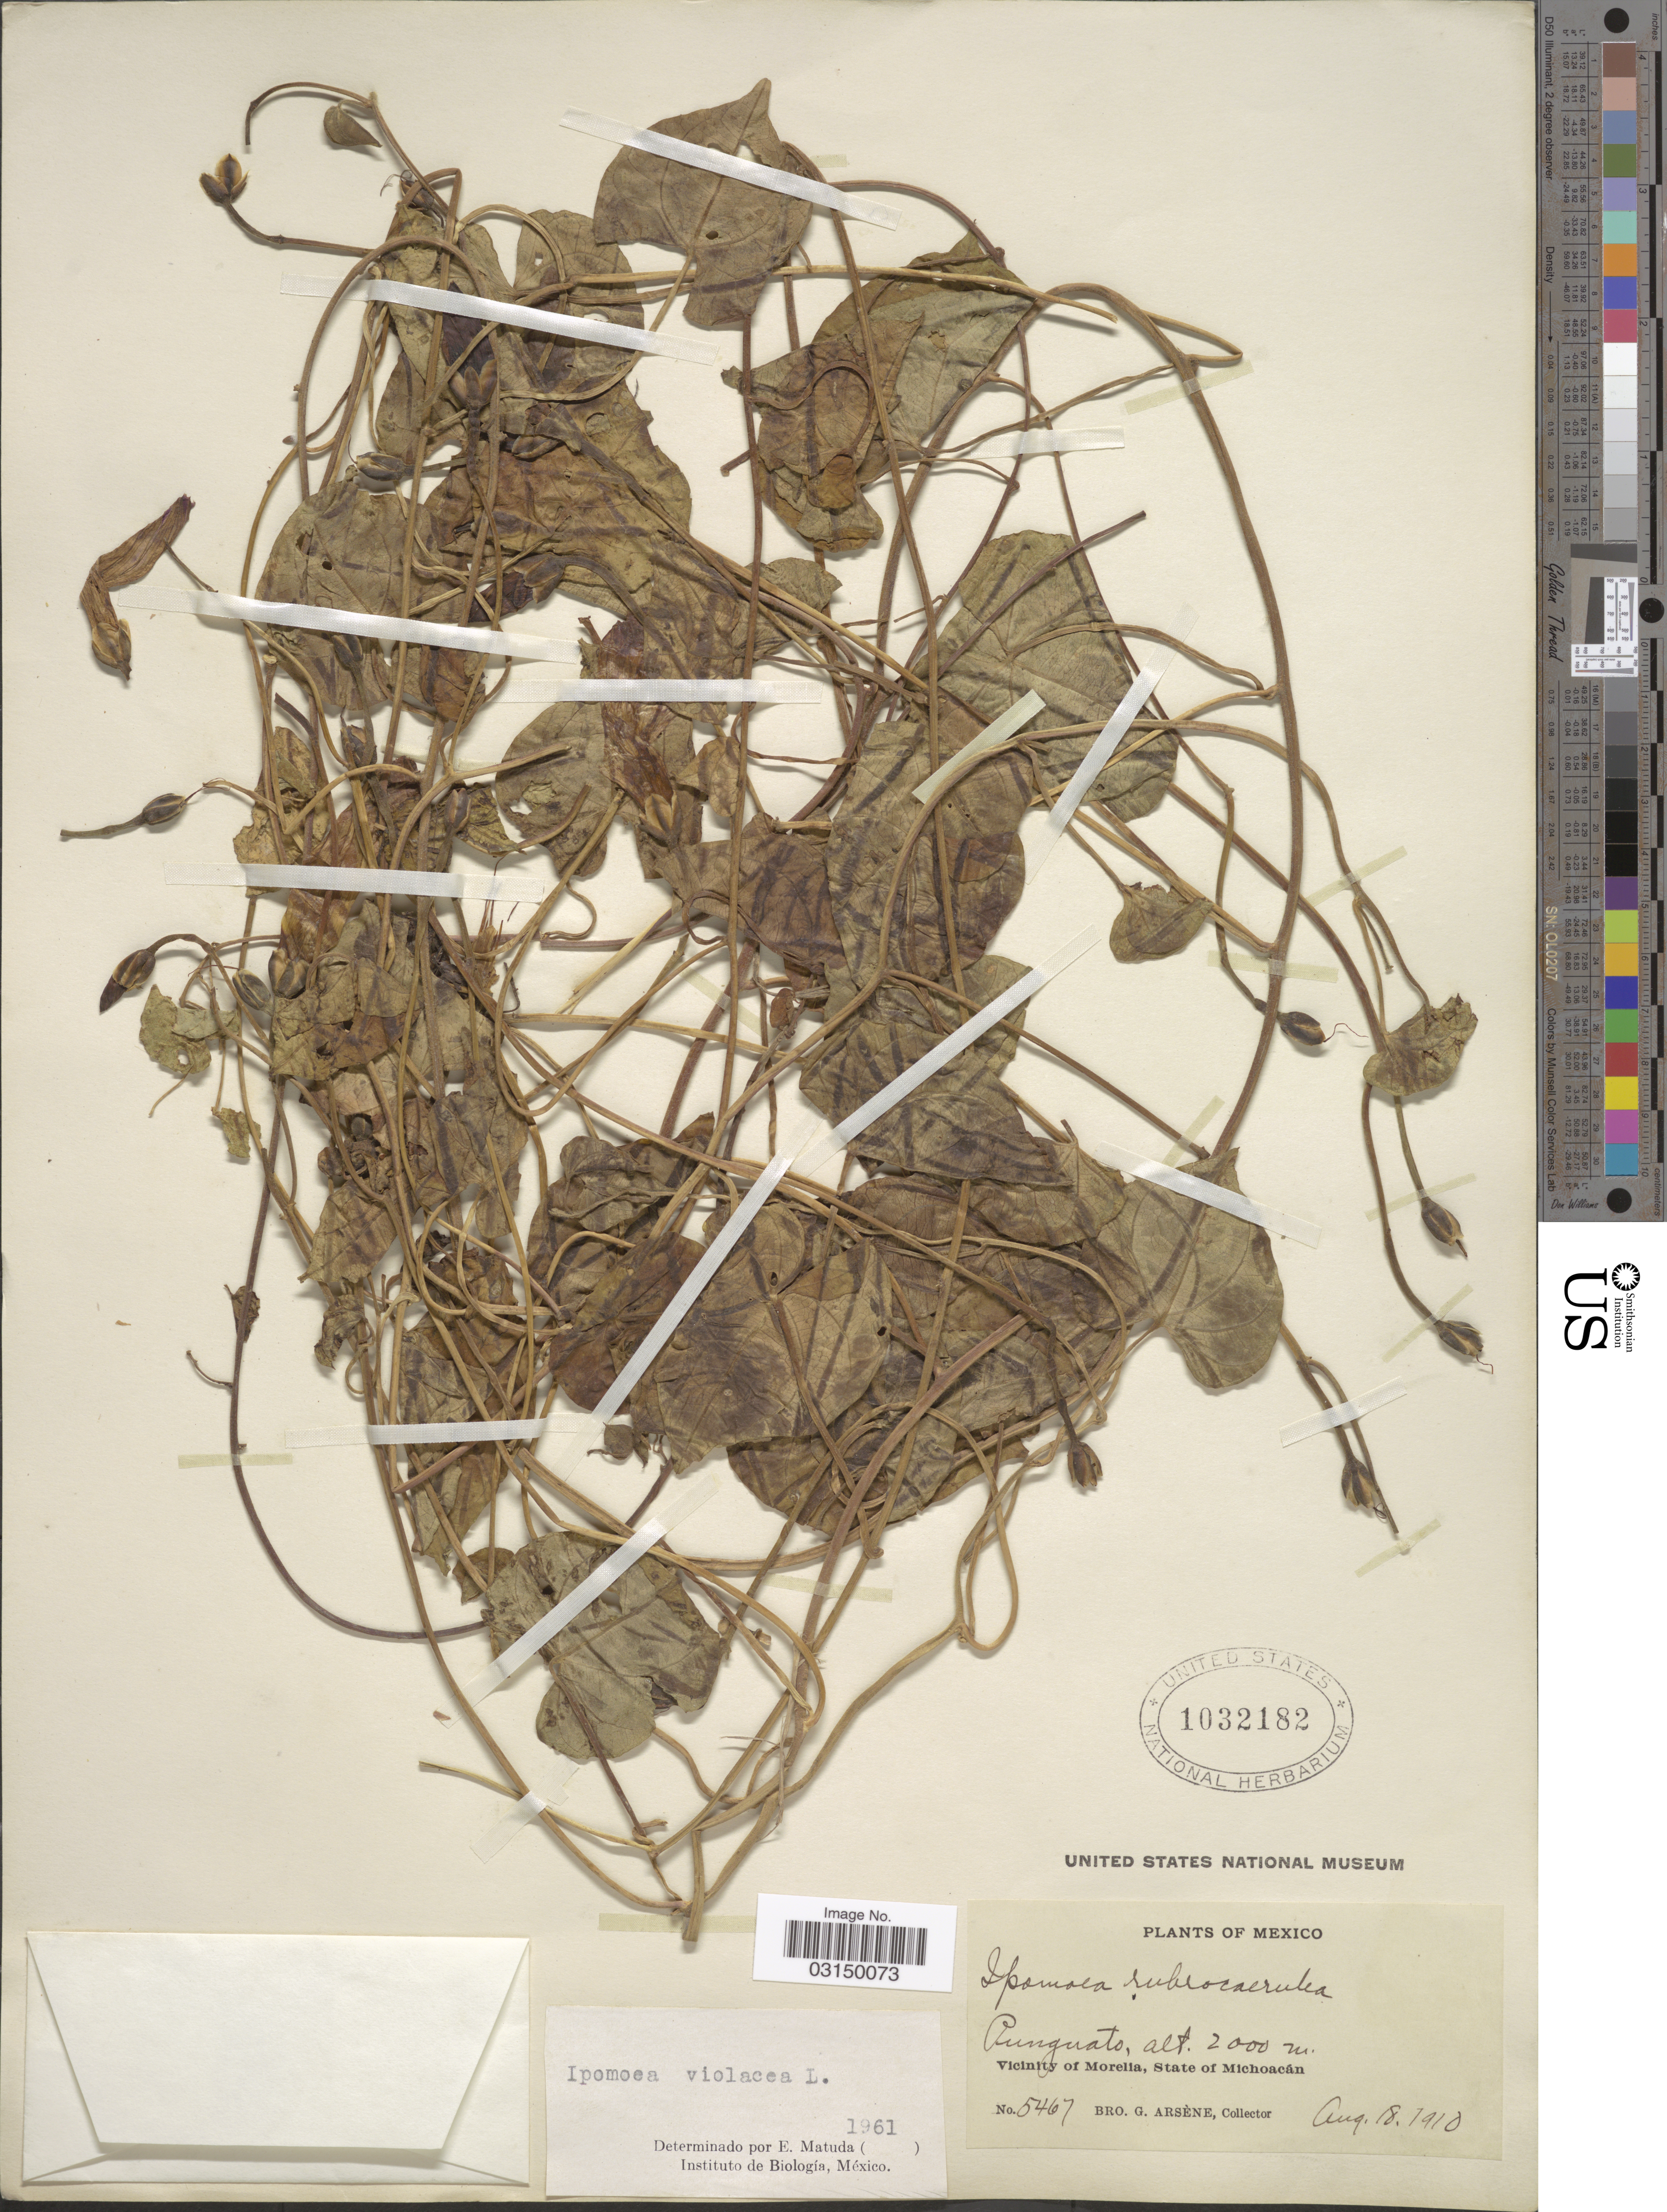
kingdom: Plantae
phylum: Tracheophyta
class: Magnoliopsida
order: Solanales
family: Convolvulaceae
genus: Ipomoea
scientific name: Ipomoea dimorphophylla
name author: Greenm.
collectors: Bro. G. Arsène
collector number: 5467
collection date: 1910-08-18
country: Mexico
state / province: Michoacán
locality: Punguato, Vicinity of Morelia.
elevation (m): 2000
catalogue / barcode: US 1032182